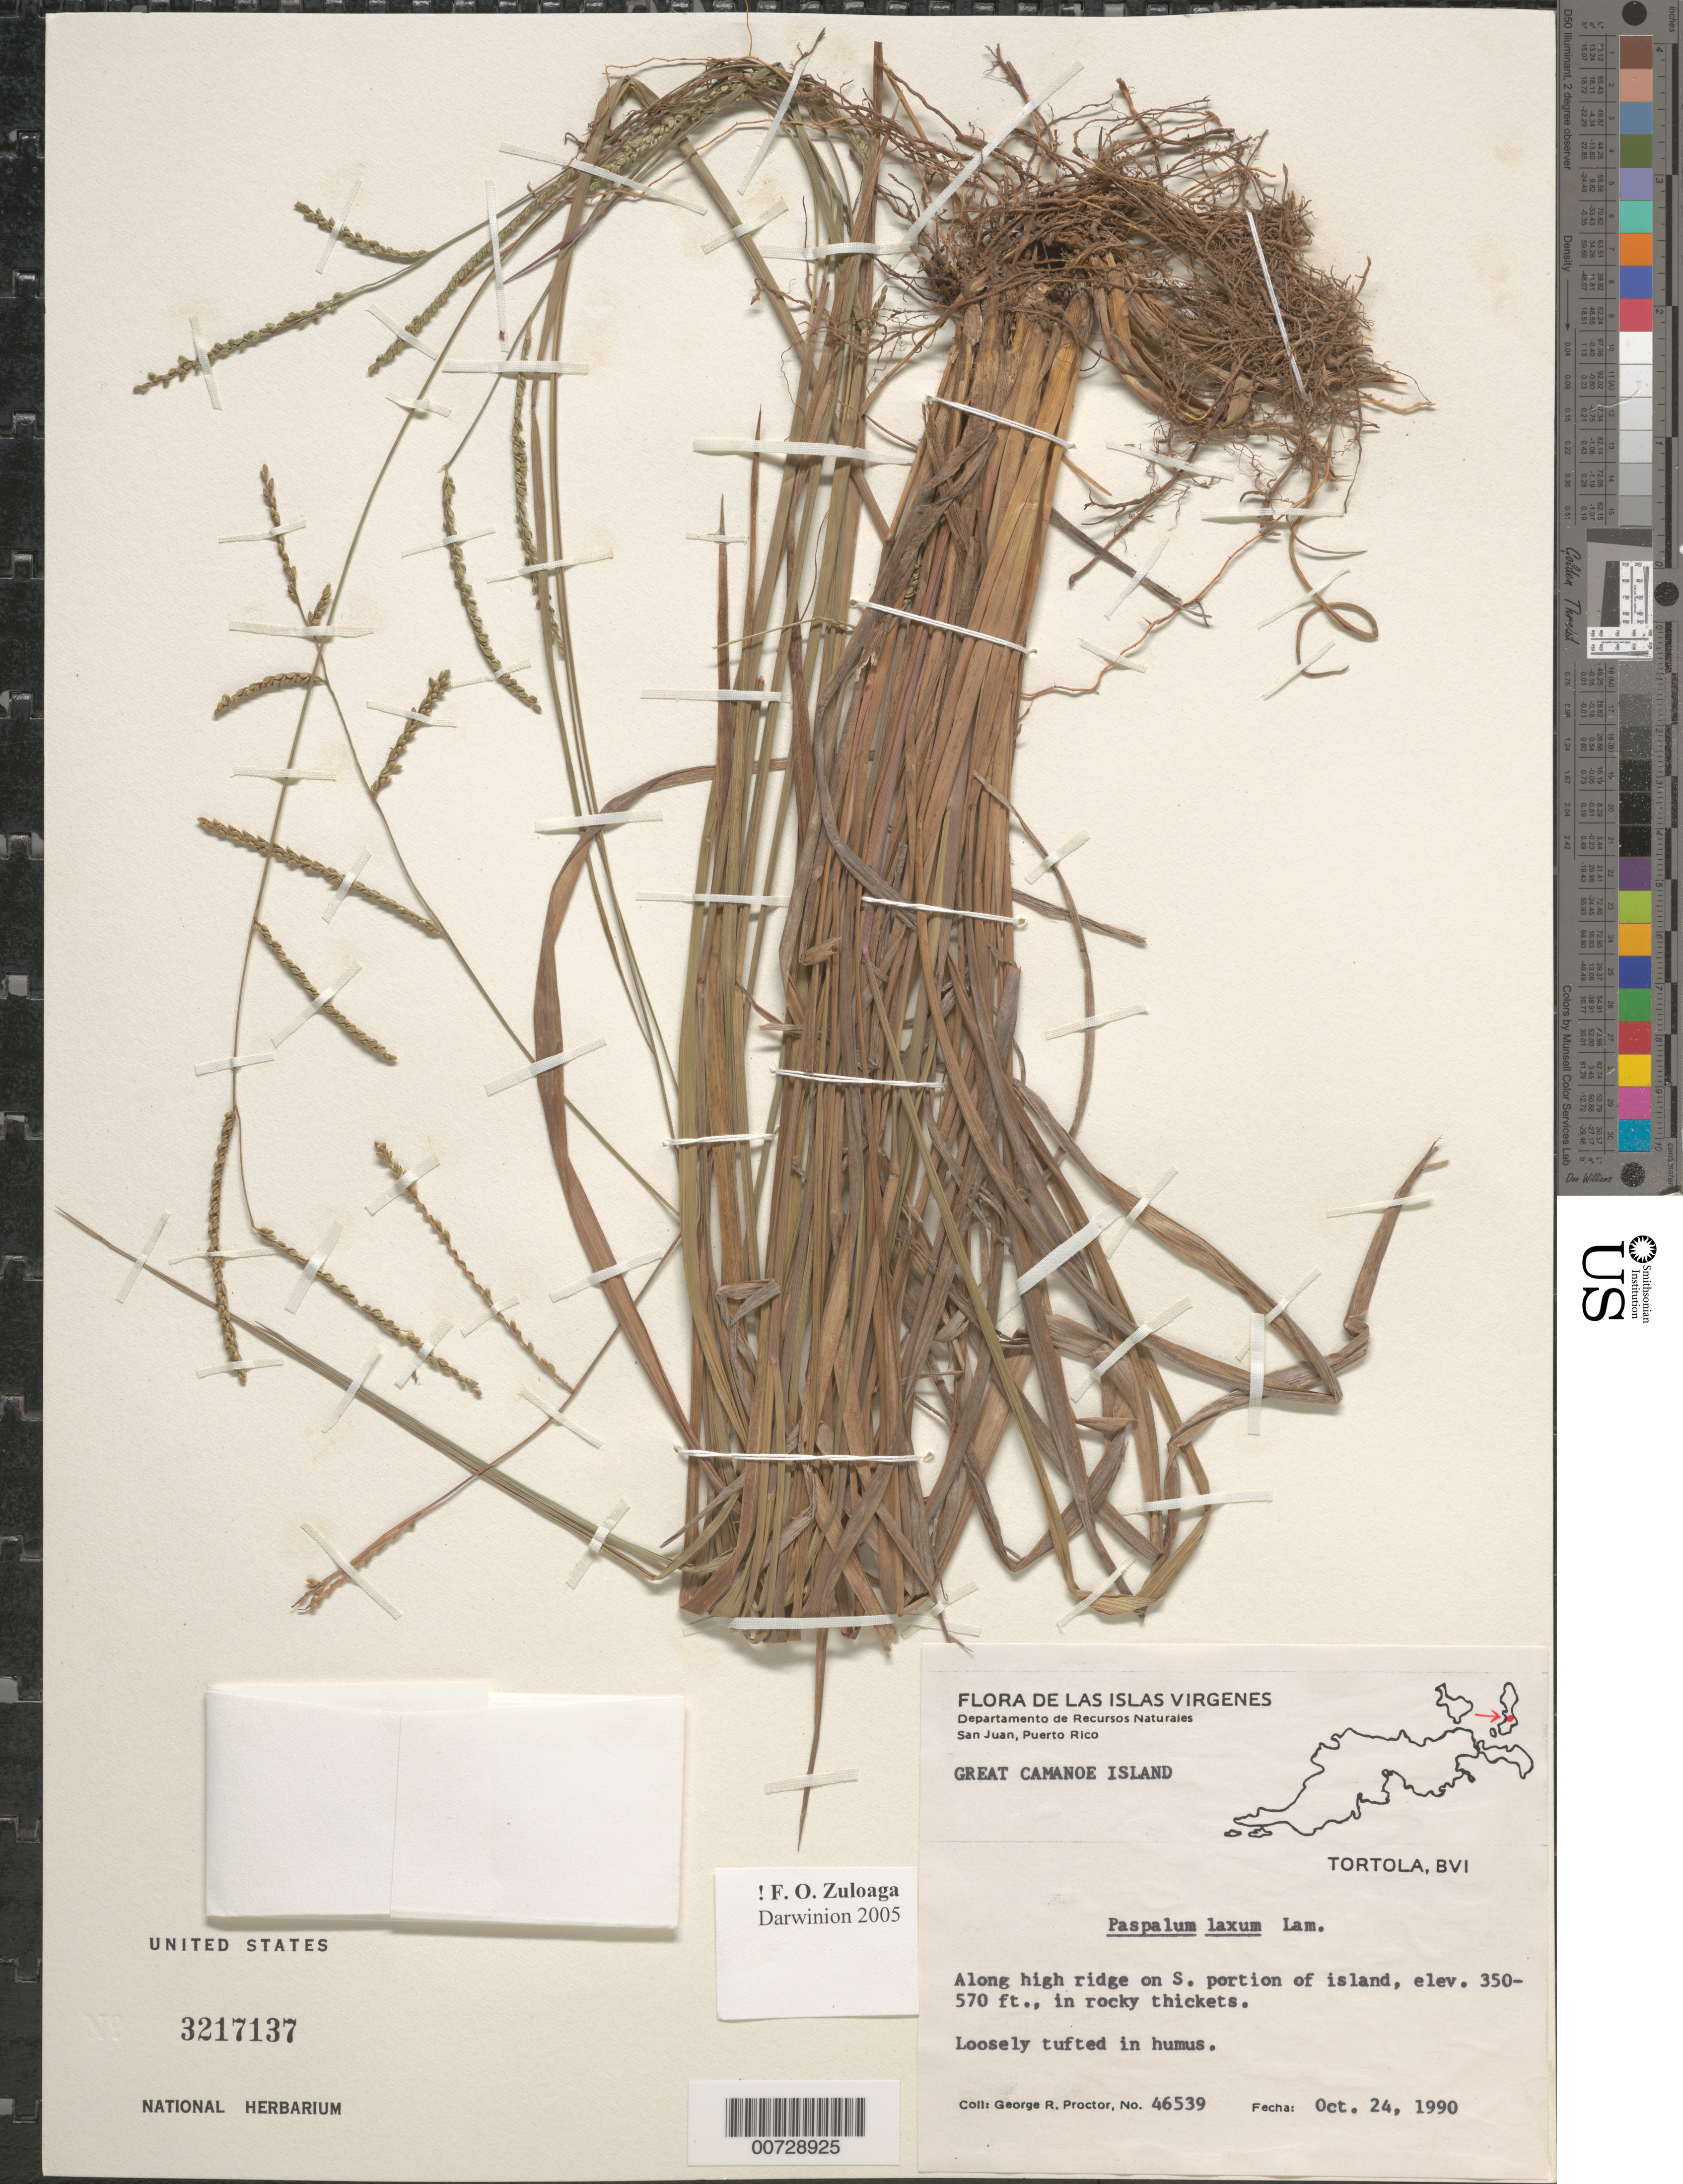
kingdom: Plantae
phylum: Tracheophyta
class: Liliopsida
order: Poales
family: Poaceae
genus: Paspalum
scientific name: Paspalum laxum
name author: Lam.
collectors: G. R. Proctor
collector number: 46539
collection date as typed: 24 Oct 1990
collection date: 1990-10-24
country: British Virgin Islands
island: Great Camanoe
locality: Great Camanoe Is.; along high ridge on S portion of island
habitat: Rocky thickets; in humus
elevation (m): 107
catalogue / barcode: US 3217137